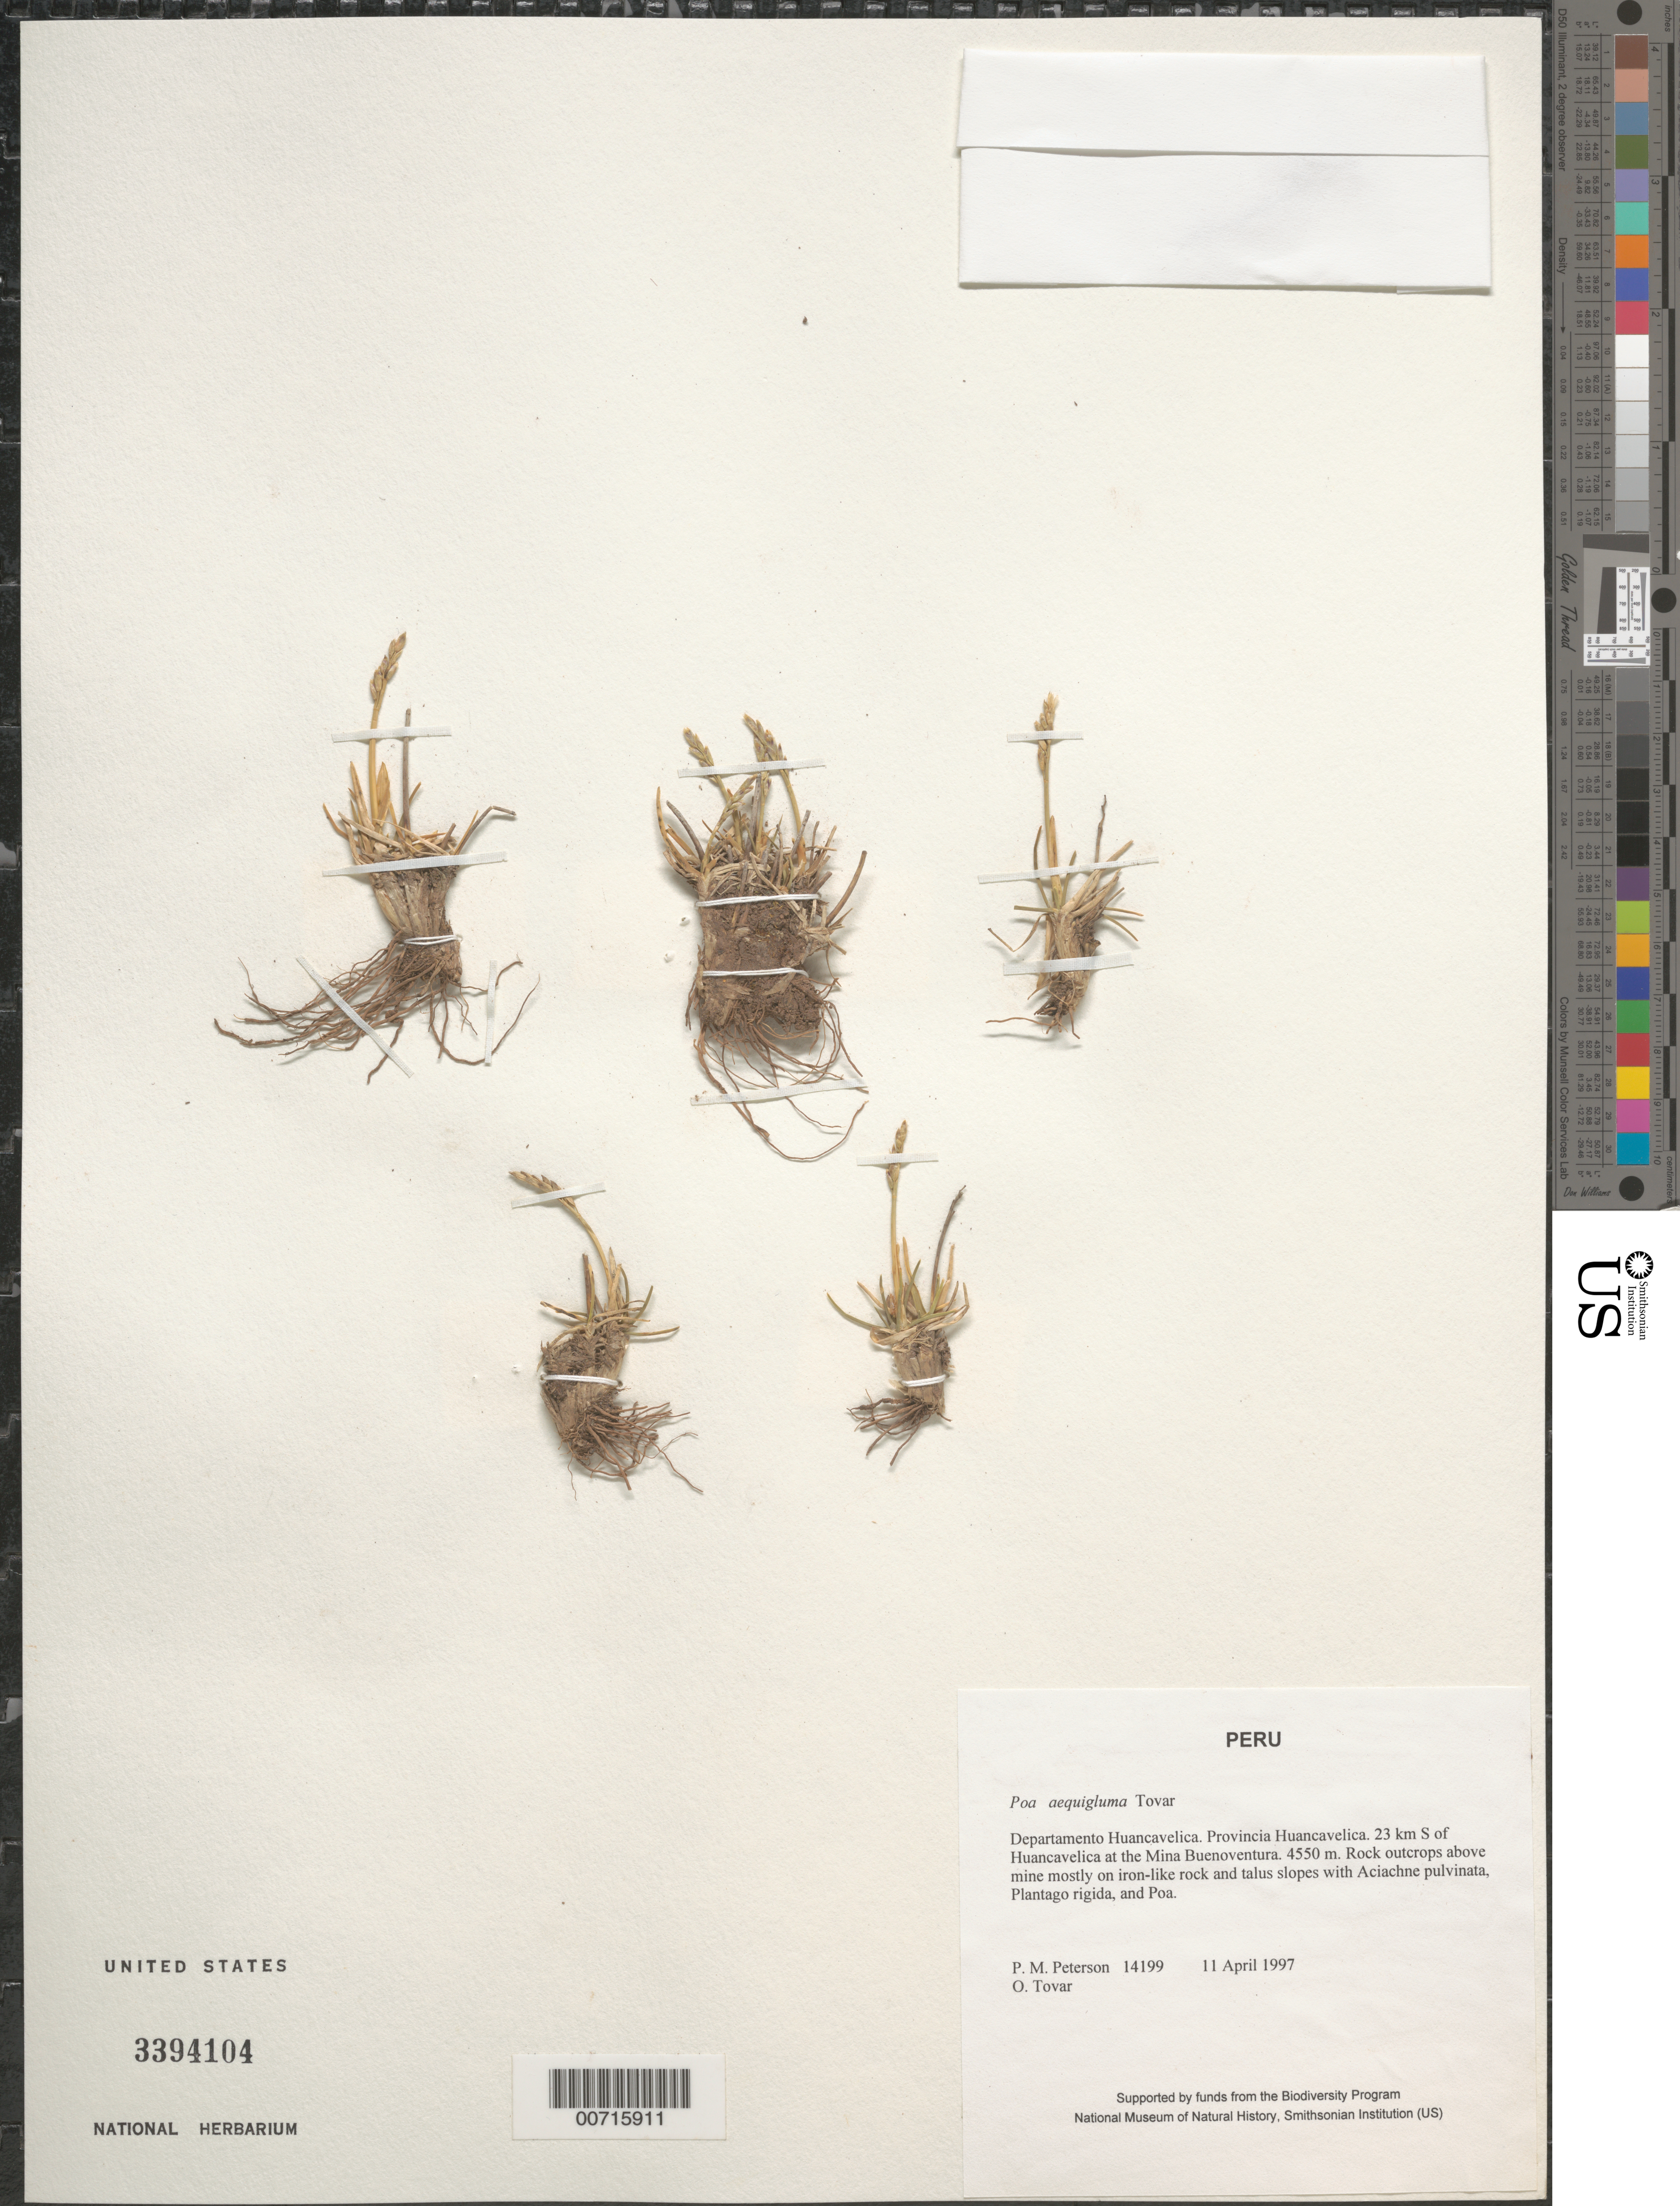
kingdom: Plantae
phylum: Tracheophyta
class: Liliopsida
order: Poales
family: Poaceae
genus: Poa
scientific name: Poa aequigluma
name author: Tovar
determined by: Soreng, Robert J., Research Associate (BOT), Smithsonian Institution - National Museum of Natural History (UNITED STATES)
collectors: P. M. Peterson & Ó. Tovar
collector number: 14199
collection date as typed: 11 Apr 1997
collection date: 1997-04-11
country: Peru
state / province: Huancavelica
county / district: Huancavelica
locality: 23 km S of Huancavelica at the Mina Buenoventura.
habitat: Rock outcrops above mine mostly on iron-like rock and talus slopes with Aciachne pulvinata, Plantago rigida, and Poa.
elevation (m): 4550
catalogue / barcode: US 3394104